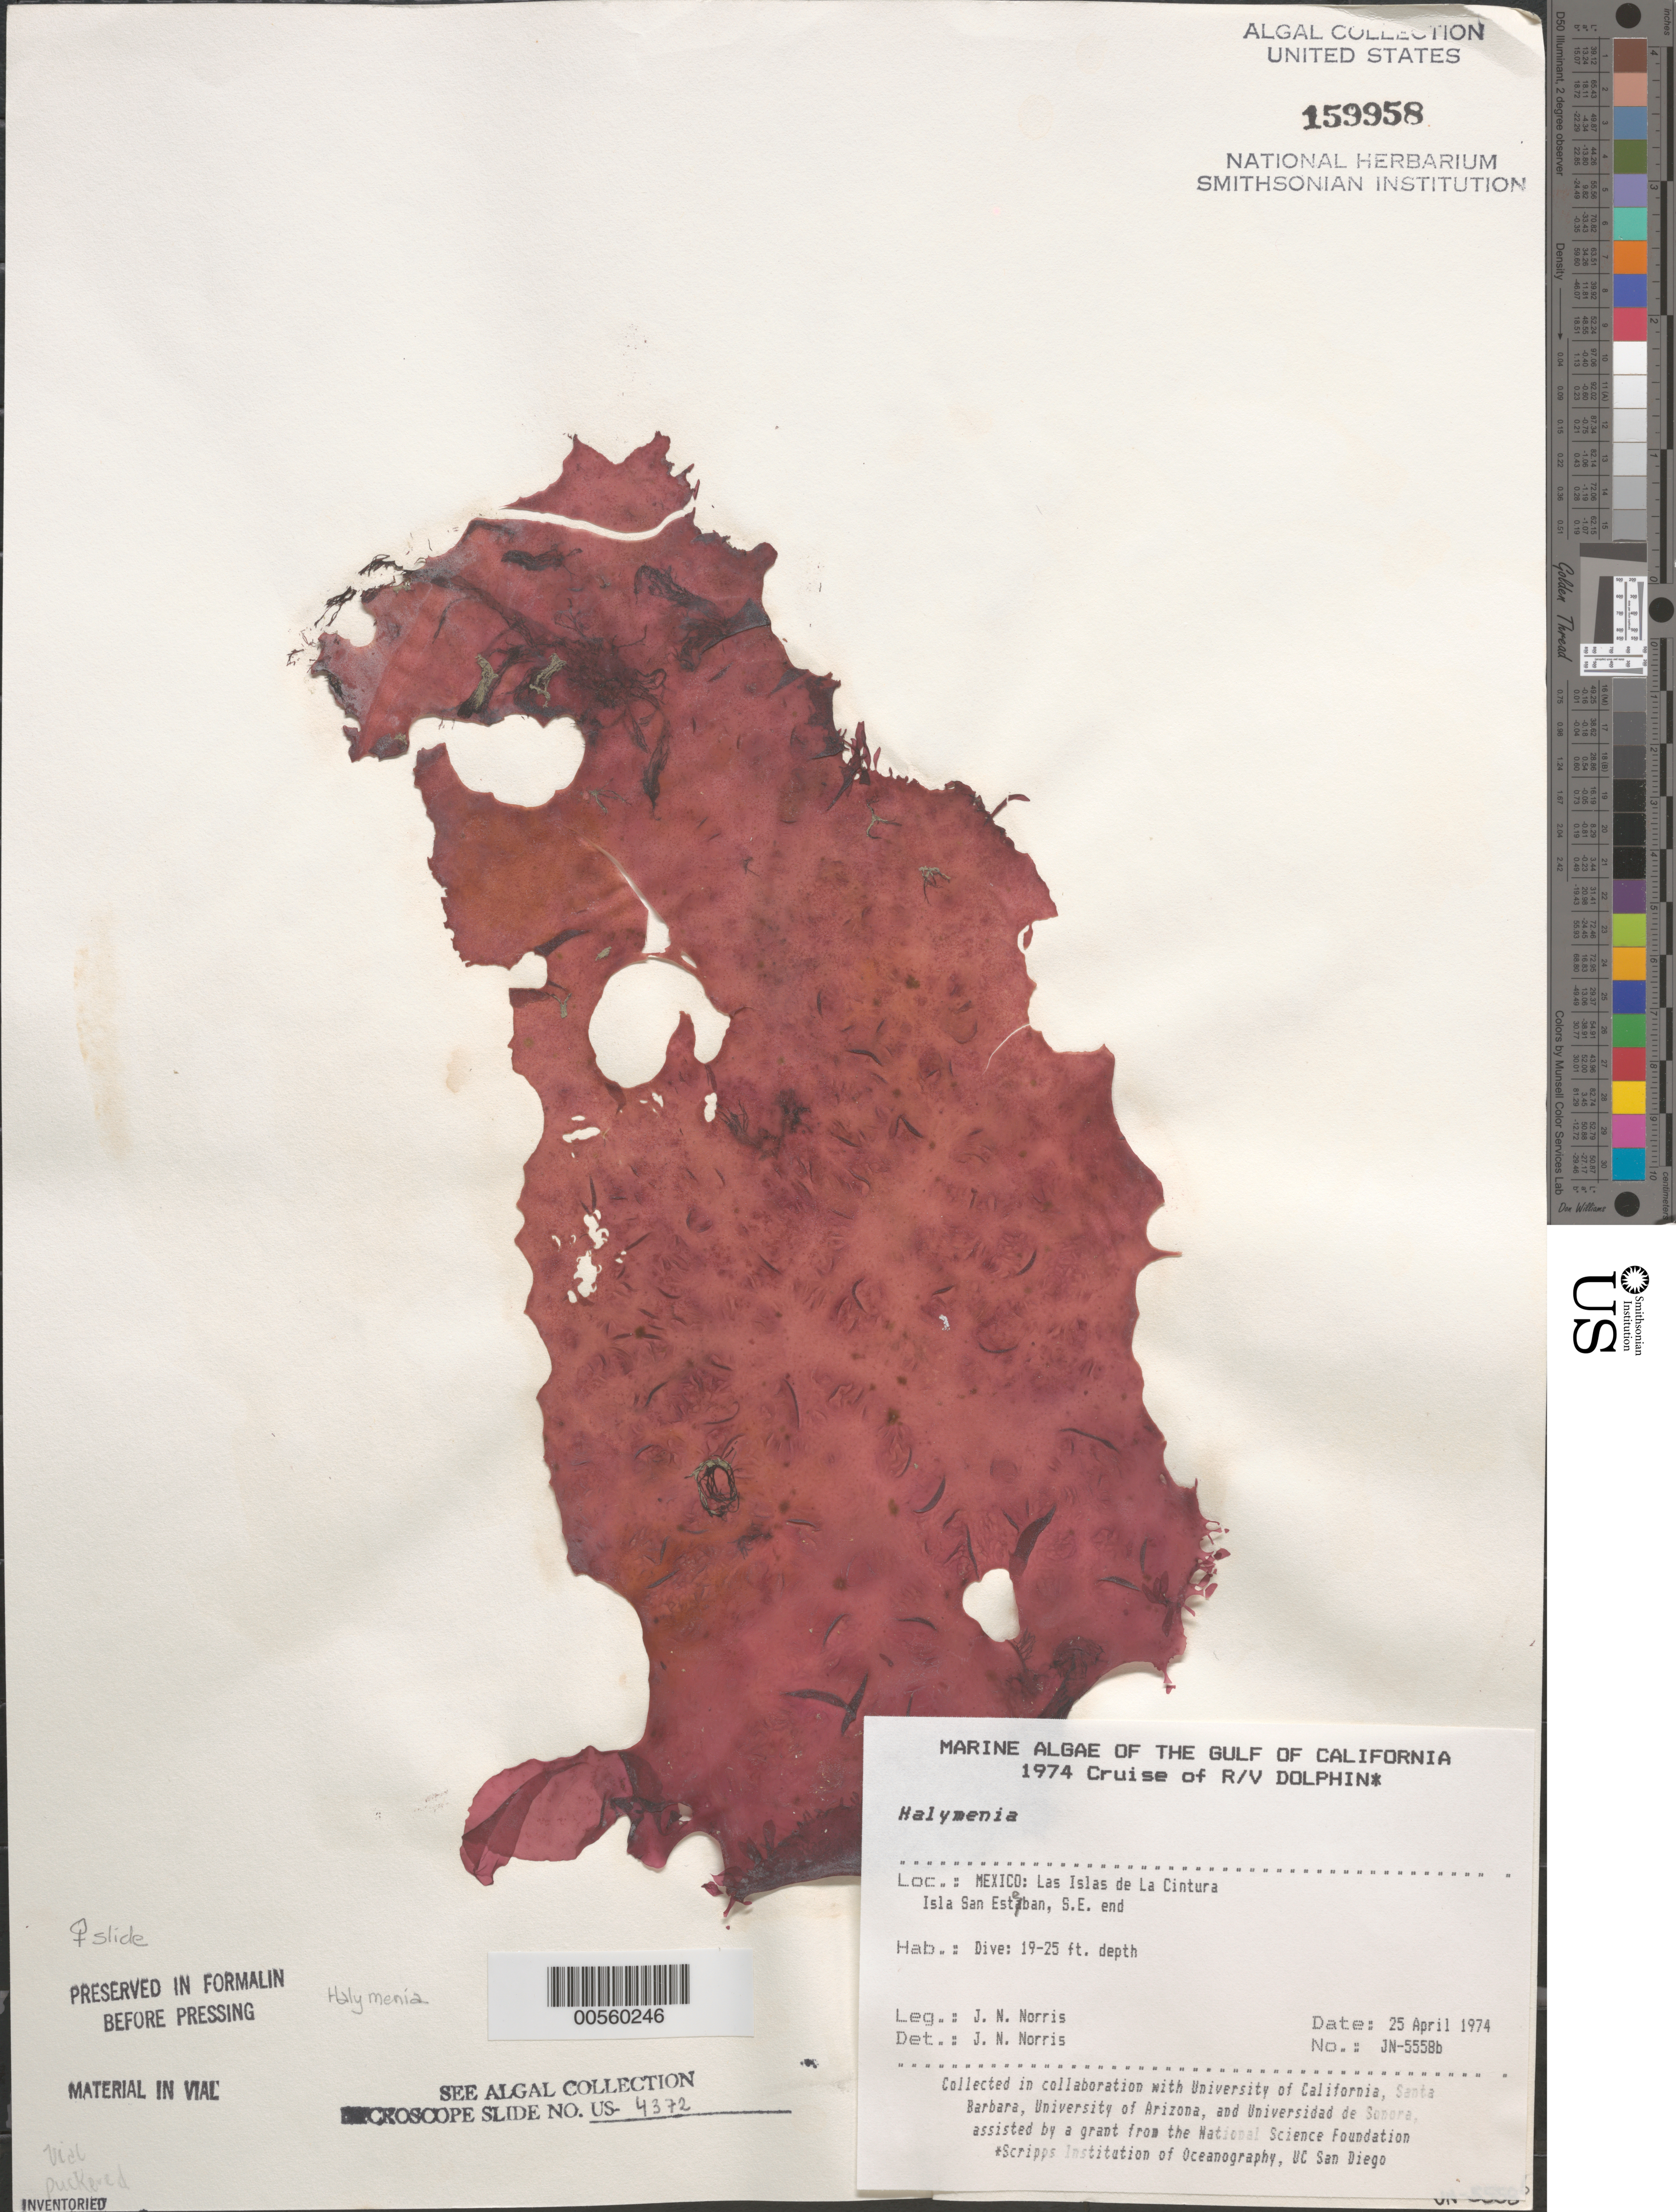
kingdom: Plantae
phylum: Rhodophyta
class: Florideophyceae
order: Halymeniales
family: Halymeniaceae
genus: Halymenia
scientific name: Halymenia sp.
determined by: Norris, James N.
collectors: J. N. Norris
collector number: JN-5558b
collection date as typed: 25 Apr 1974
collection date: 1974-04-25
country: Mexico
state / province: Sonora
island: Isla Esteban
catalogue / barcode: US 159958